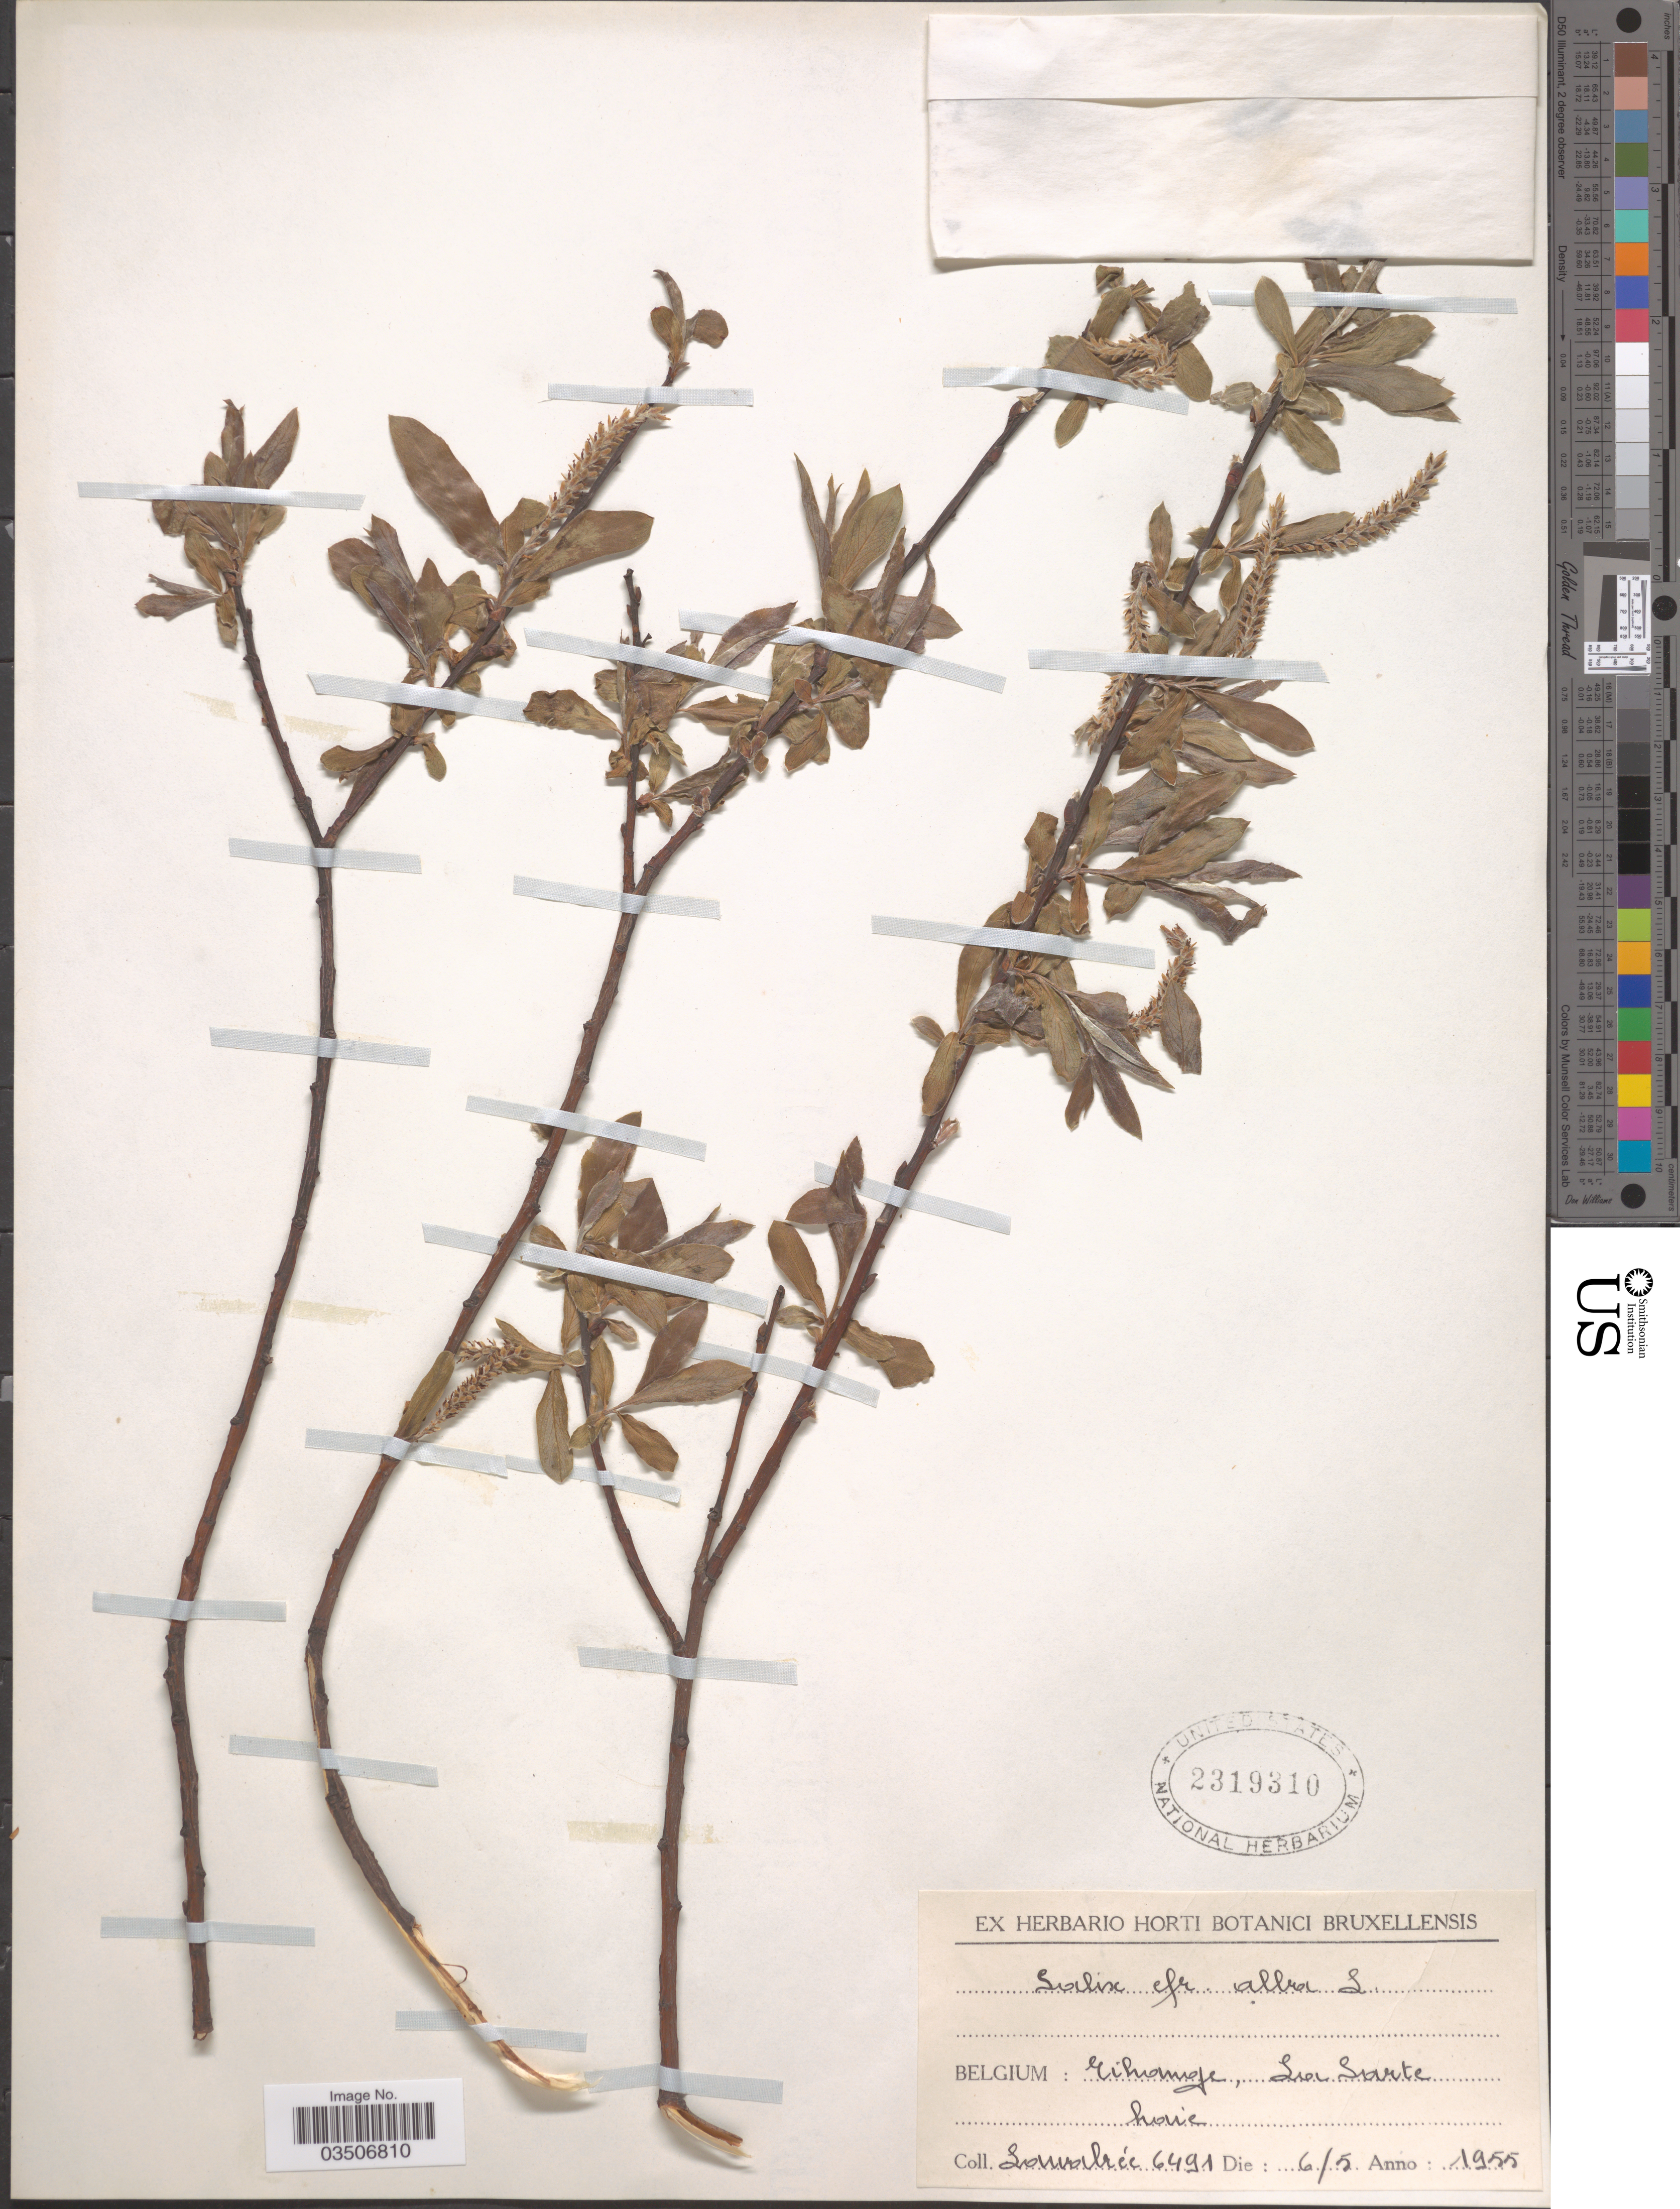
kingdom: Plantae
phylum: Tracheophyta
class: Magnoliopsida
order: Malpighiales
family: Salicaceae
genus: Salix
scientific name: Salix alba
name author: L.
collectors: Lawalrée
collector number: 6491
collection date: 1955-05-06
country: Belgium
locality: Tihange, La Sarte.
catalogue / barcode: US 2319310